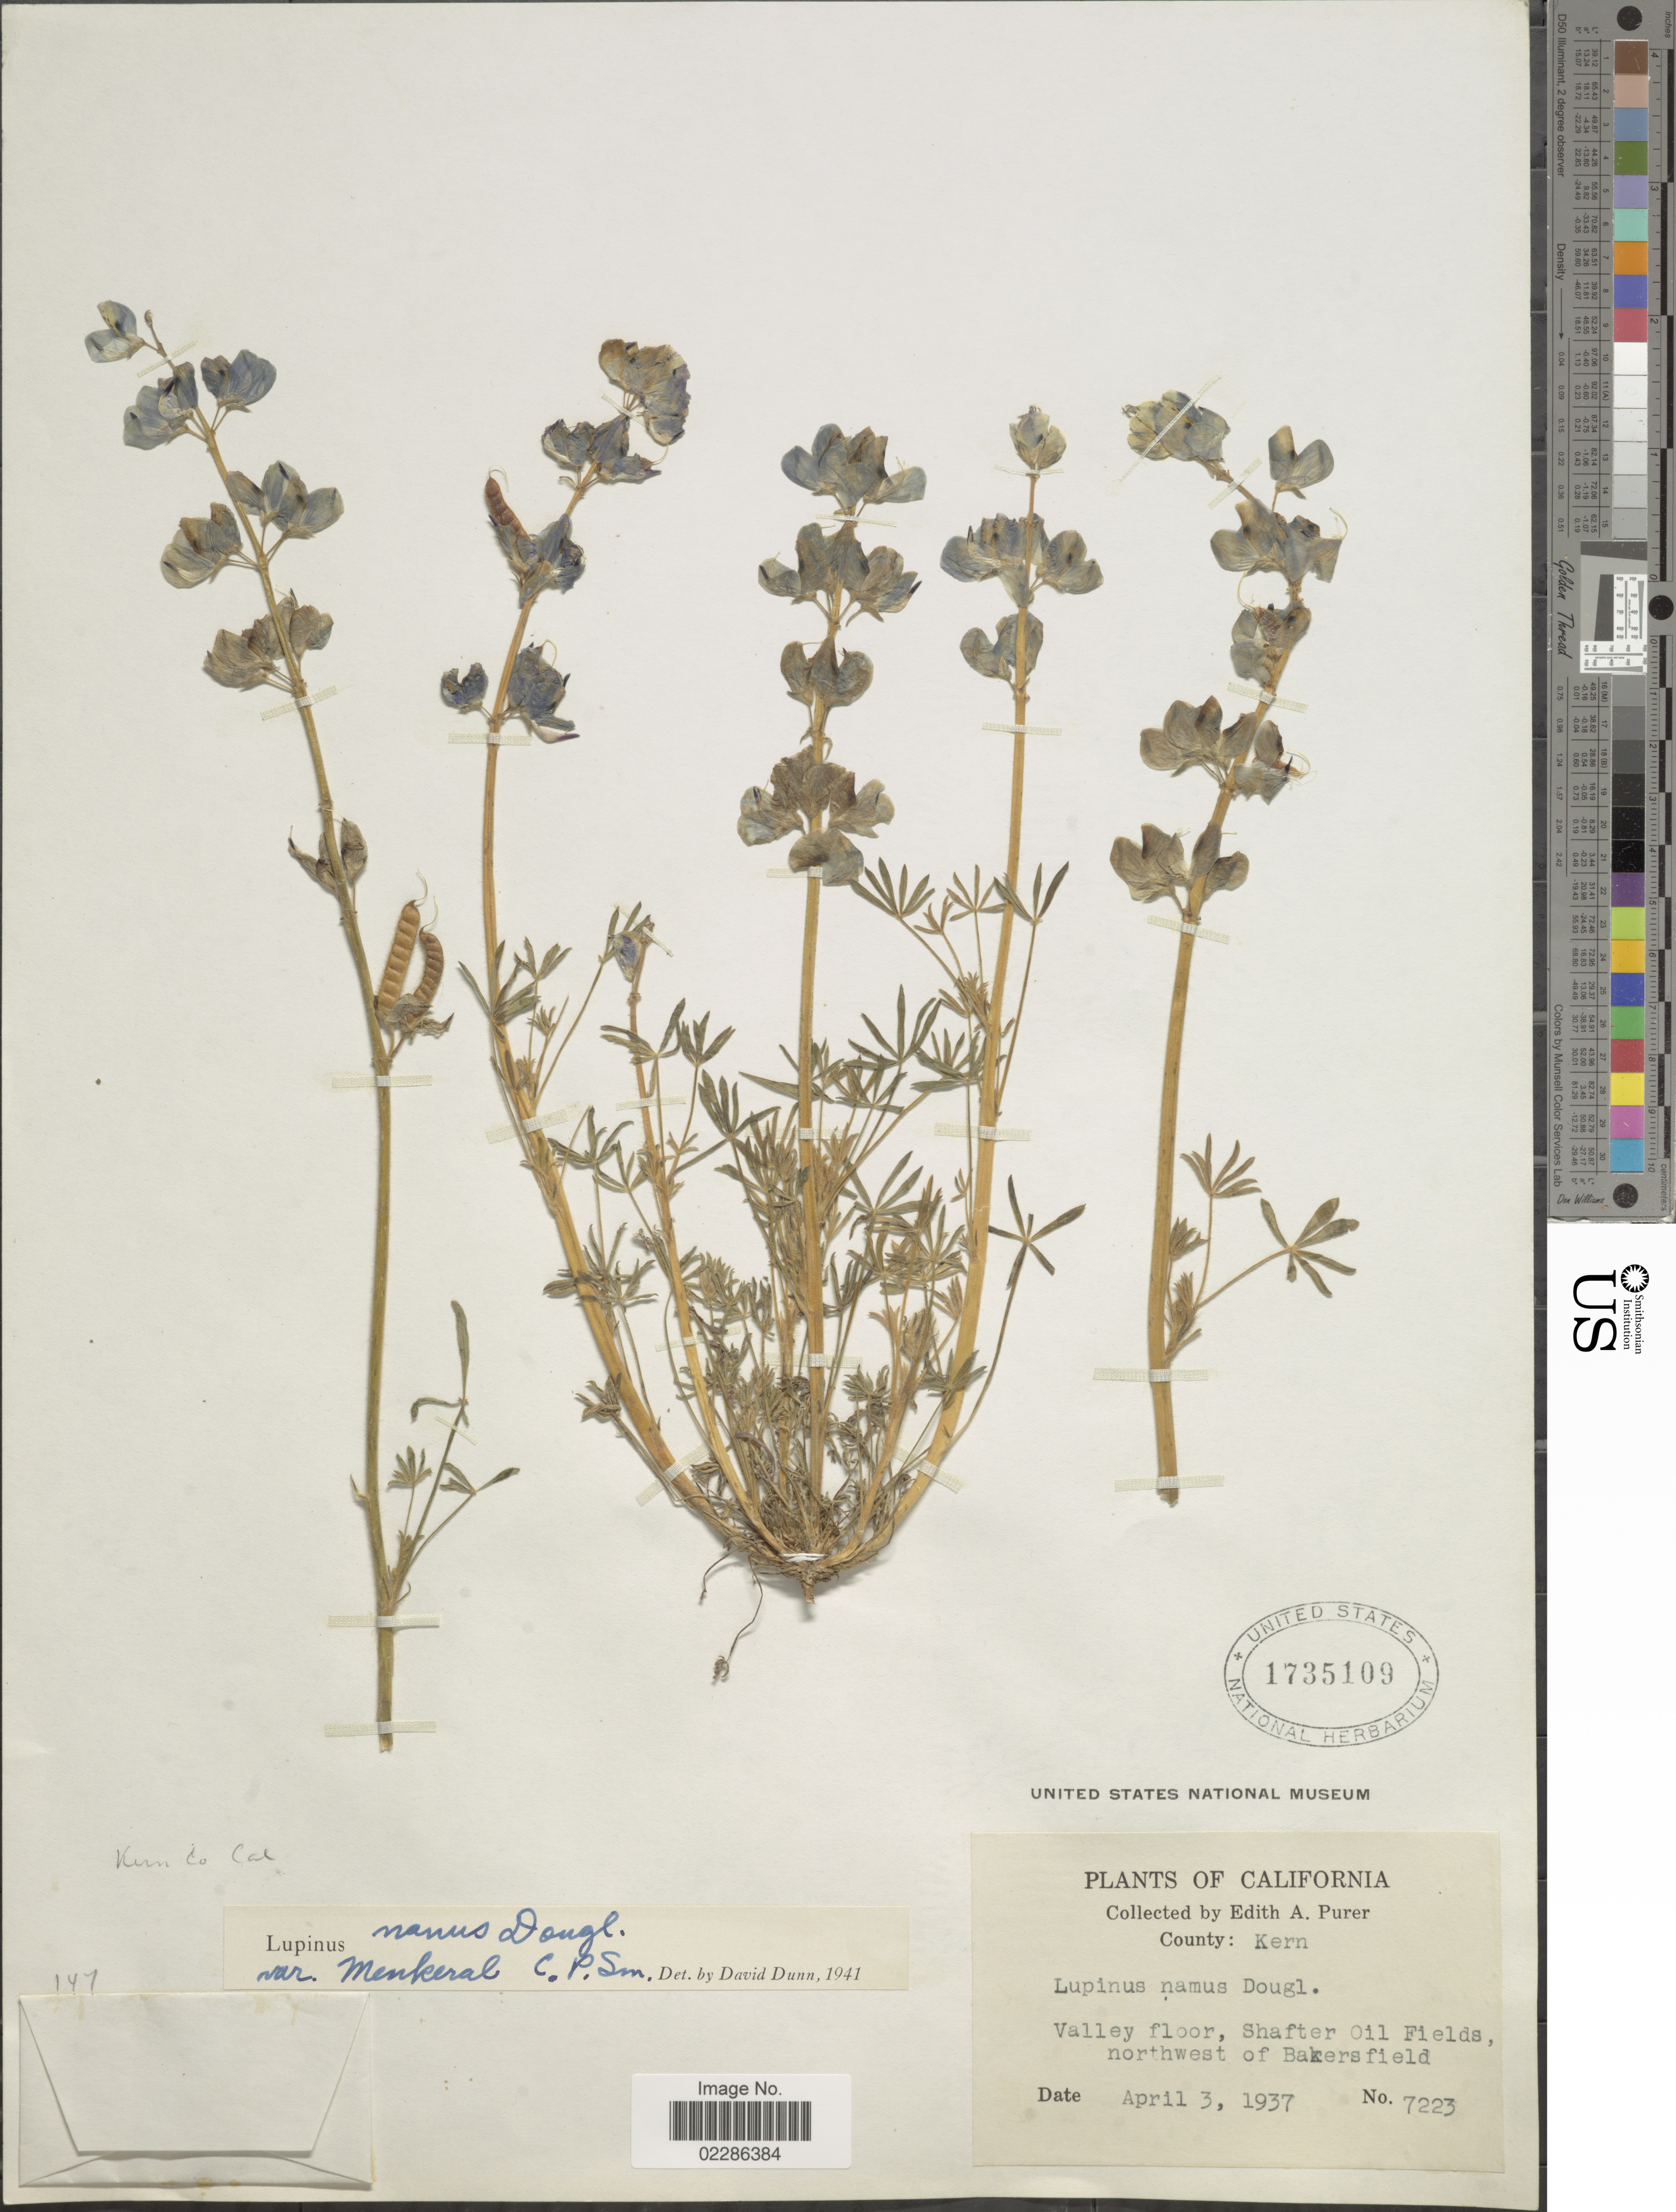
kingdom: Plantae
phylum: Tracheophyta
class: Magnoliopsida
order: Fabales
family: Fabaceae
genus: Lupinus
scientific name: Lupinus nanus var. menkerae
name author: C.P. Sm.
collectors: E. Purer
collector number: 7223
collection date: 1937-04-03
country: United States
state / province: California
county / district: Kern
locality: Valley floor, Shafter Oil Field, northwest of Bakersfield. County Kern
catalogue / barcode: US 1735109